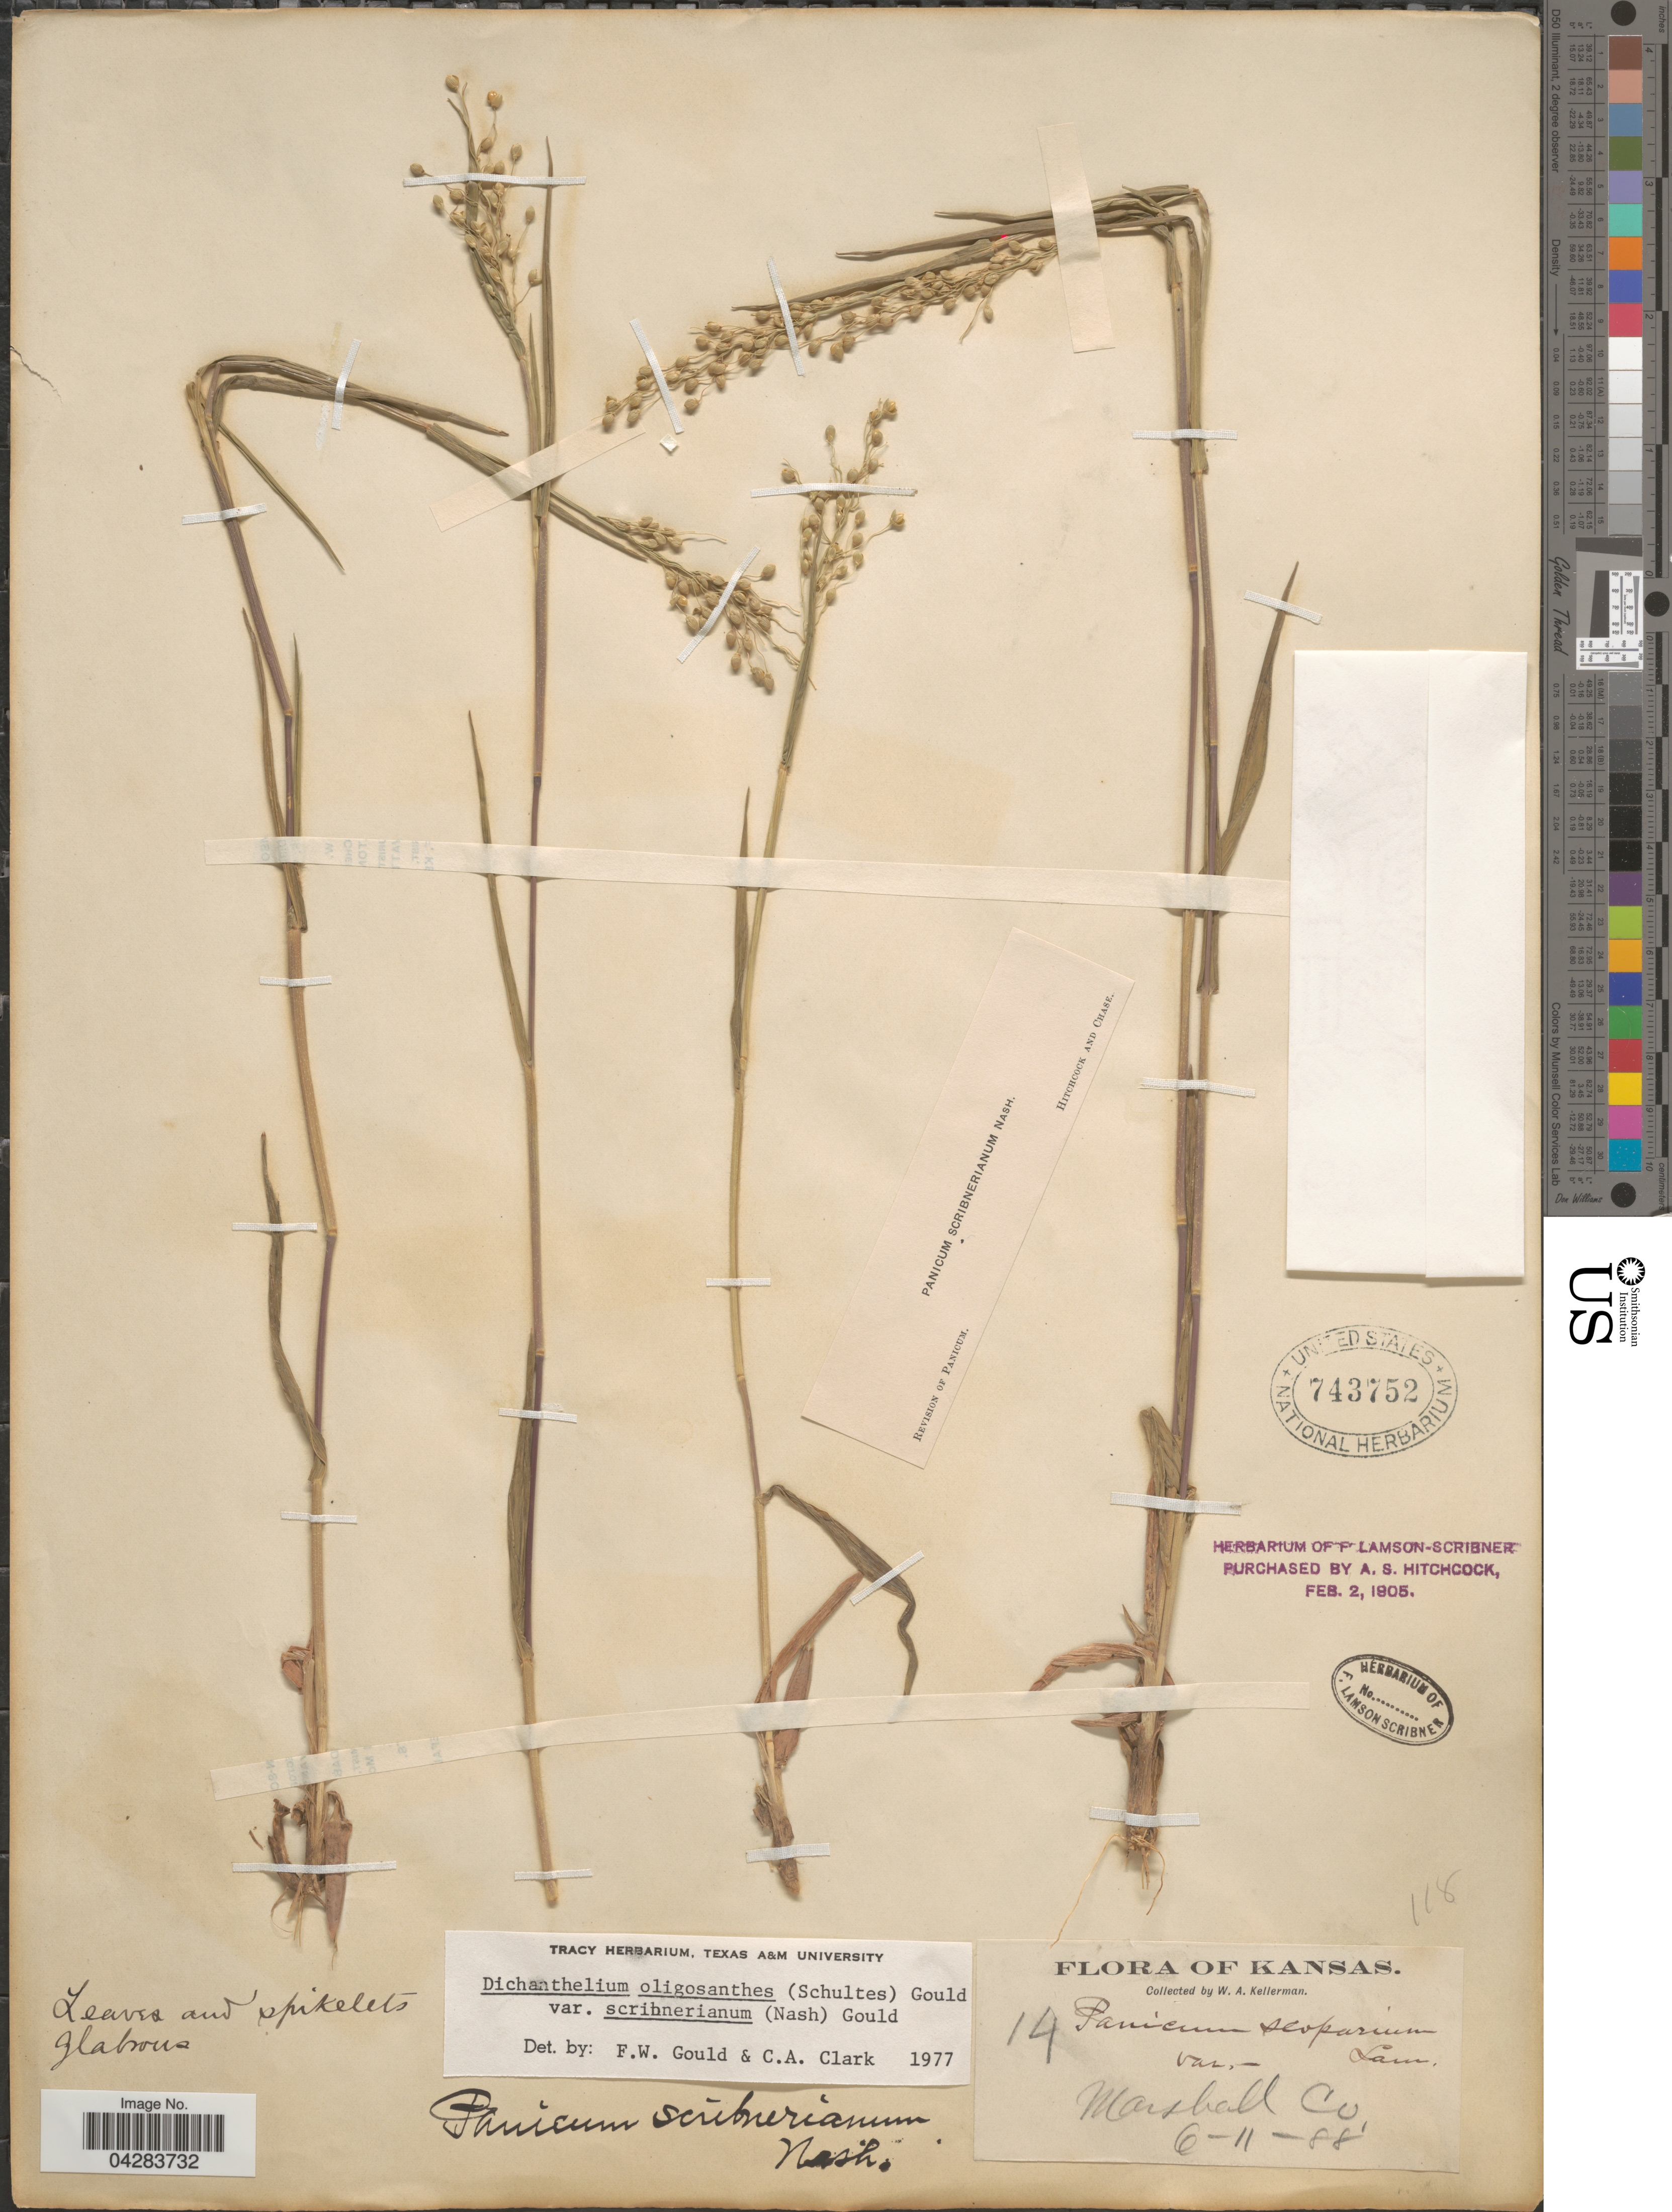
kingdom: Plantae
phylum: Tracheophyta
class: Liliopsida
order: Poales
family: Poaceae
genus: Dichanthelium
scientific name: Dichanthelium oligosanthes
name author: (Schult.) Gould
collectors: W. Kellerman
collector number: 14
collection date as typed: Transcribed d/m/y: 11/6/88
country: United States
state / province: Kansas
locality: Marshall Co.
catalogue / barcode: US 743752